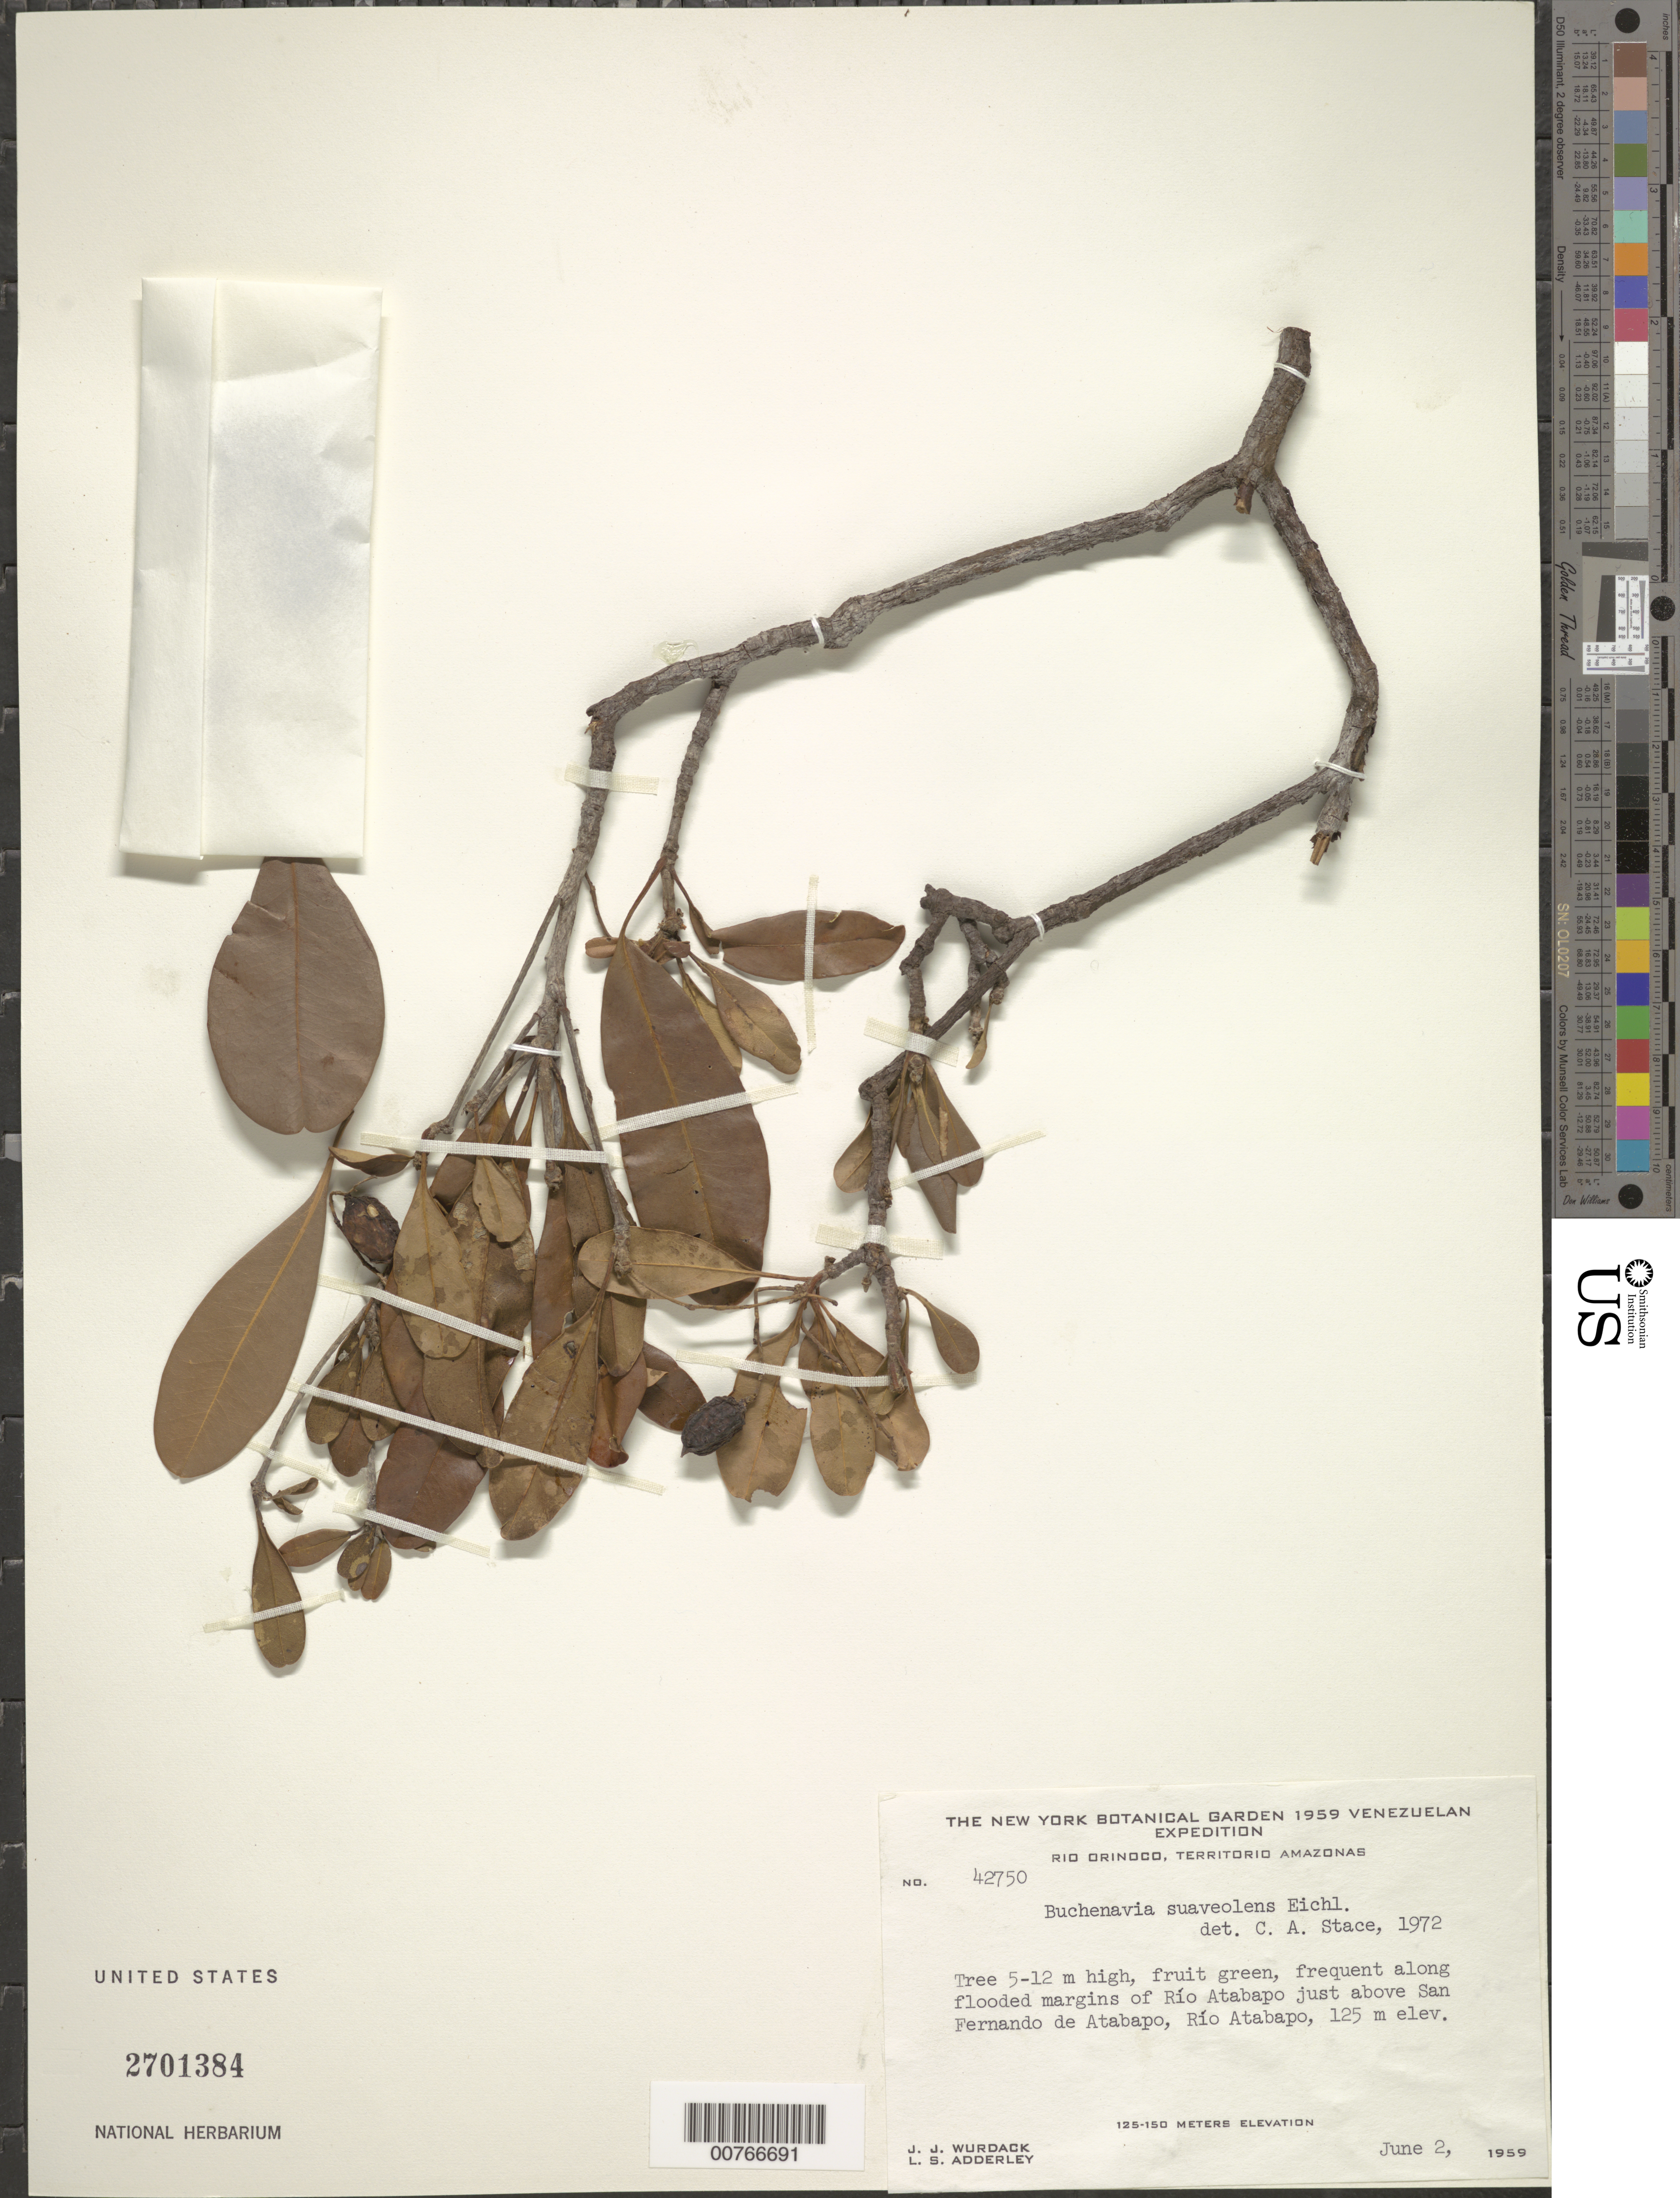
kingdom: Plantae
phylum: Tracheophyta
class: Magnoliopsida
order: Myrtales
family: Combretaceae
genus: Terminalia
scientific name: Terminalia suaveolens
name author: (Eichler) Gere & Boatwr.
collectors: J. J. Wurdack & L. S. Adderley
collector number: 42750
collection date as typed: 2-Jun-59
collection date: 1959-06-02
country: Venezuela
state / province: Amazonas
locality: Río Atabapo, just above San Fernando de Atabapo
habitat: Along flooded margins of river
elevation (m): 125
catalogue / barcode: US 2701384